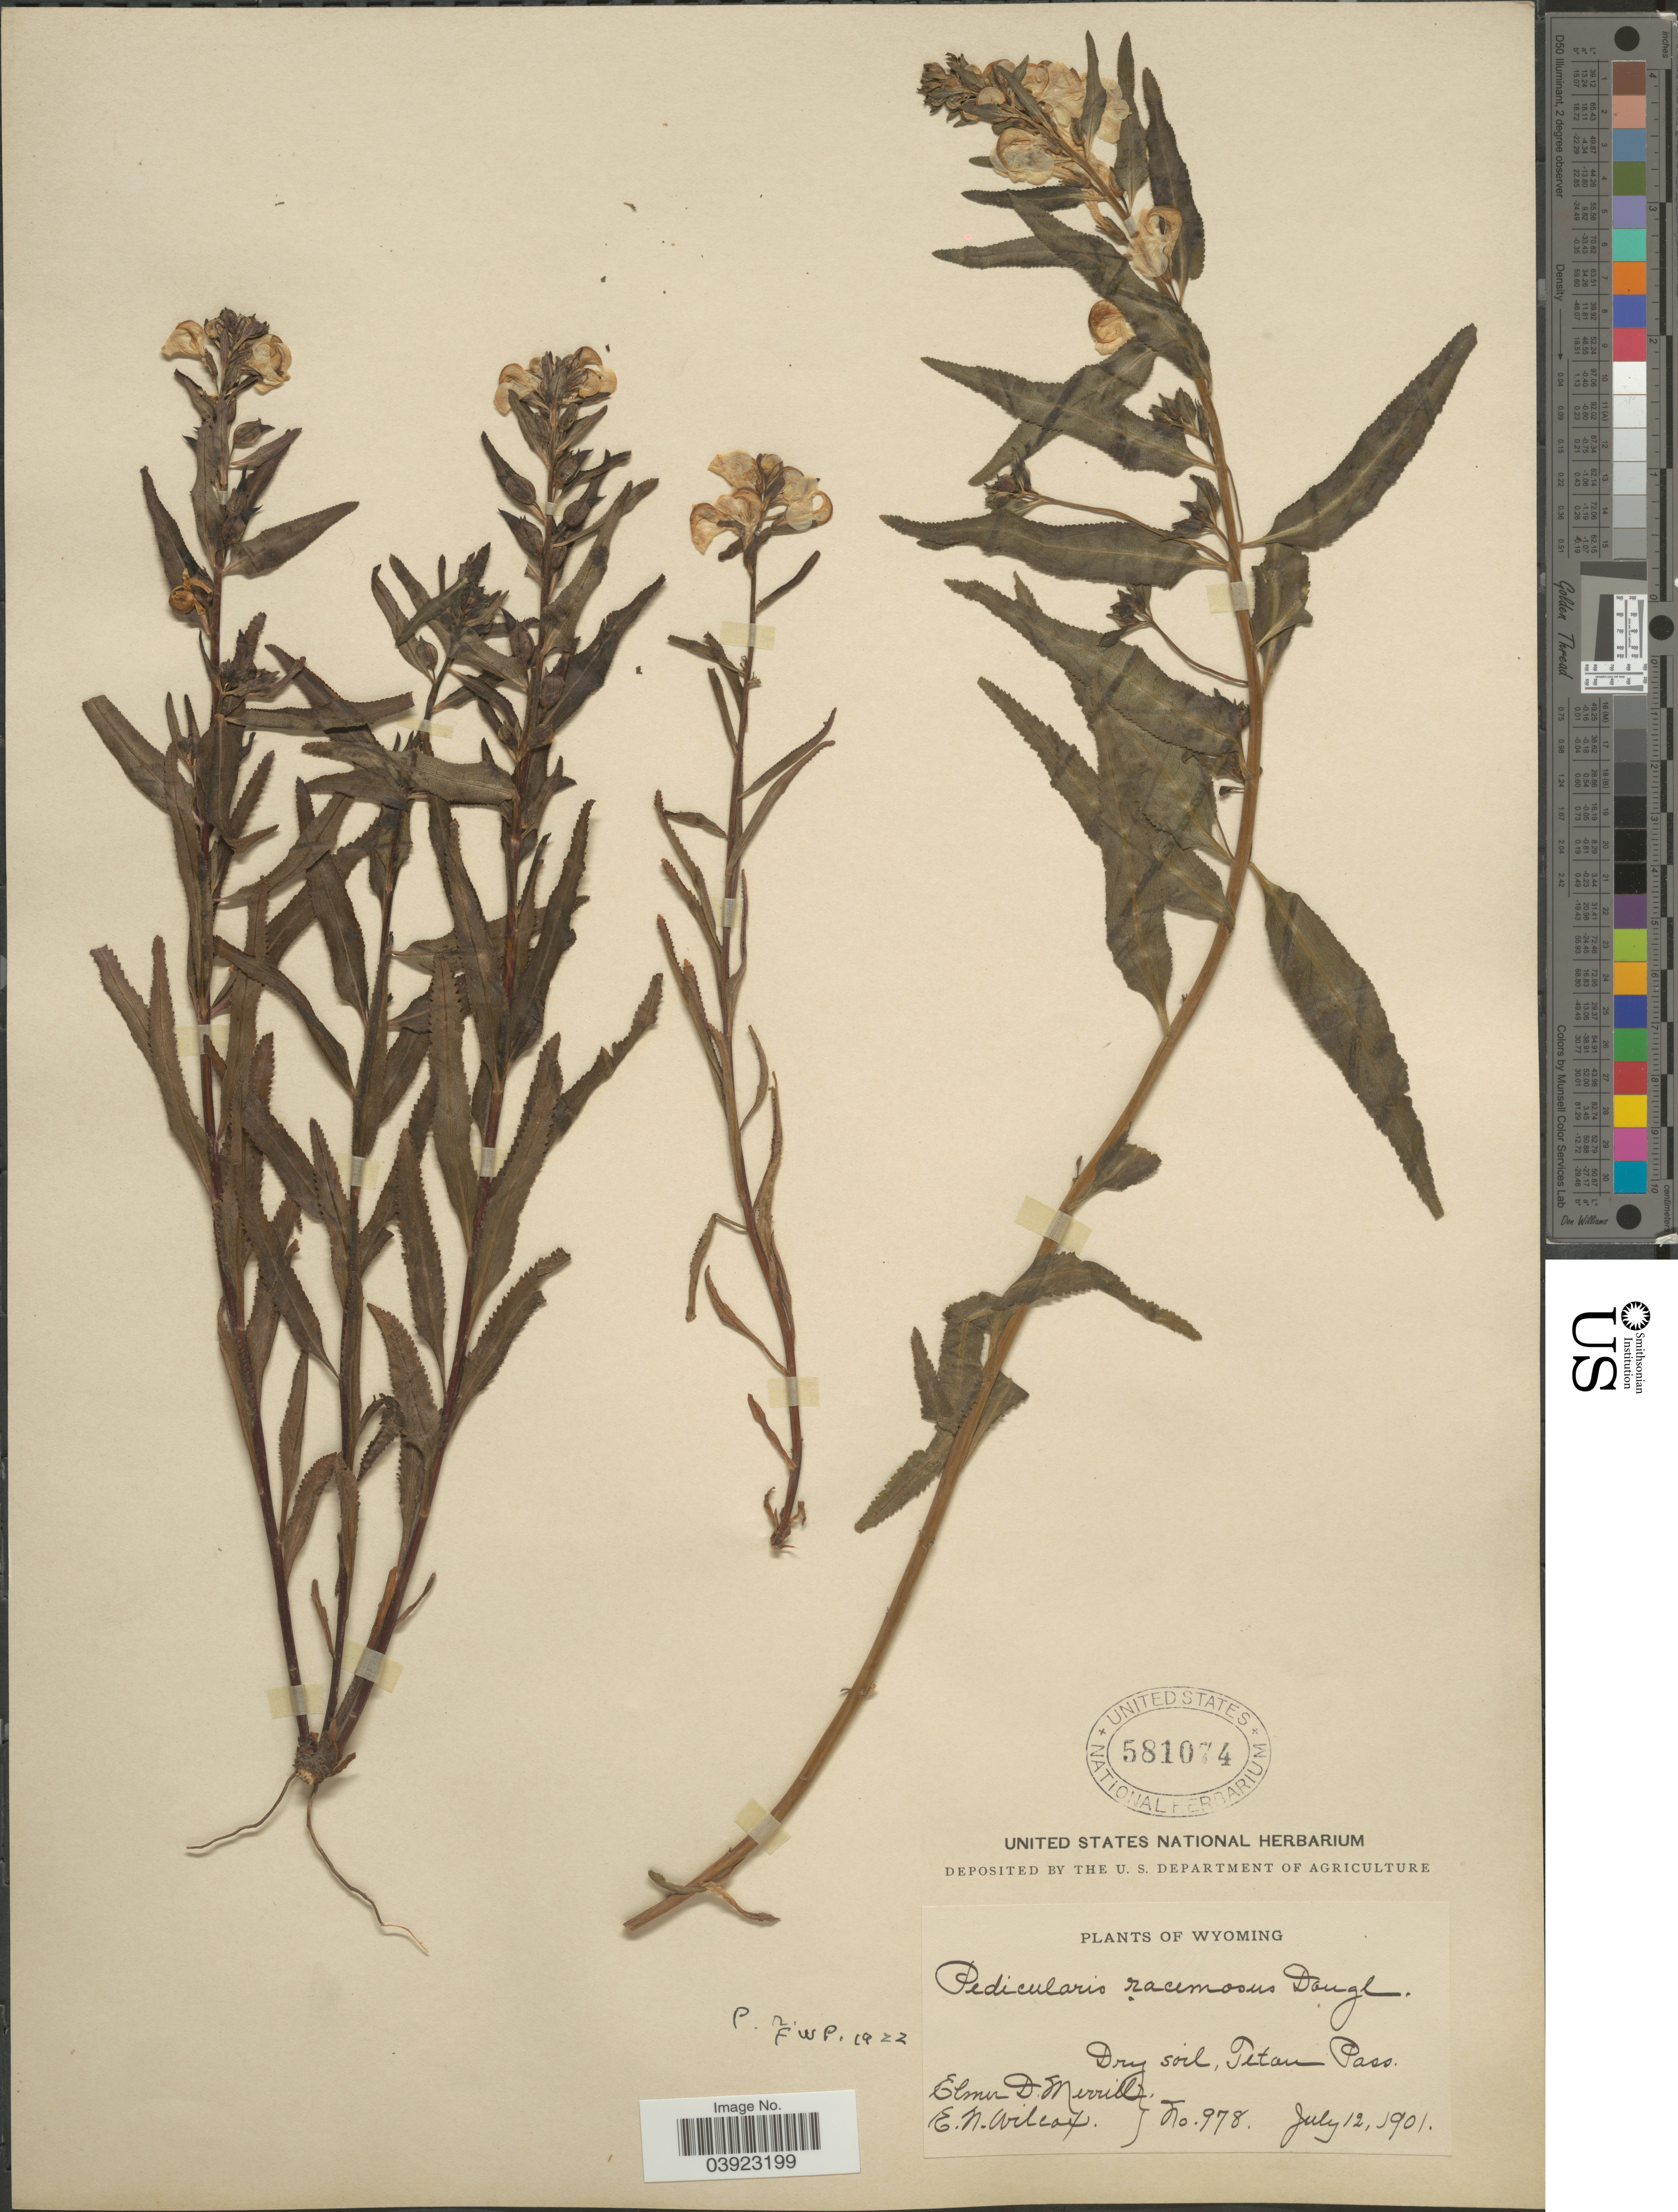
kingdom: Plantae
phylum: Tracheophyta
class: Magnoliopsida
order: Lamiales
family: Orobanchaceae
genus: Pedicularis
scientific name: Pedicularis racemosa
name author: Douglas ex Benth.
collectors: E. D. Merrill & E. Wilcox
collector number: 978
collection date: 1901-07-12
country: United States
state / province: Wyoming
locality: Dry soil, Tetan Pass.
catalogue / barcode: US 581074